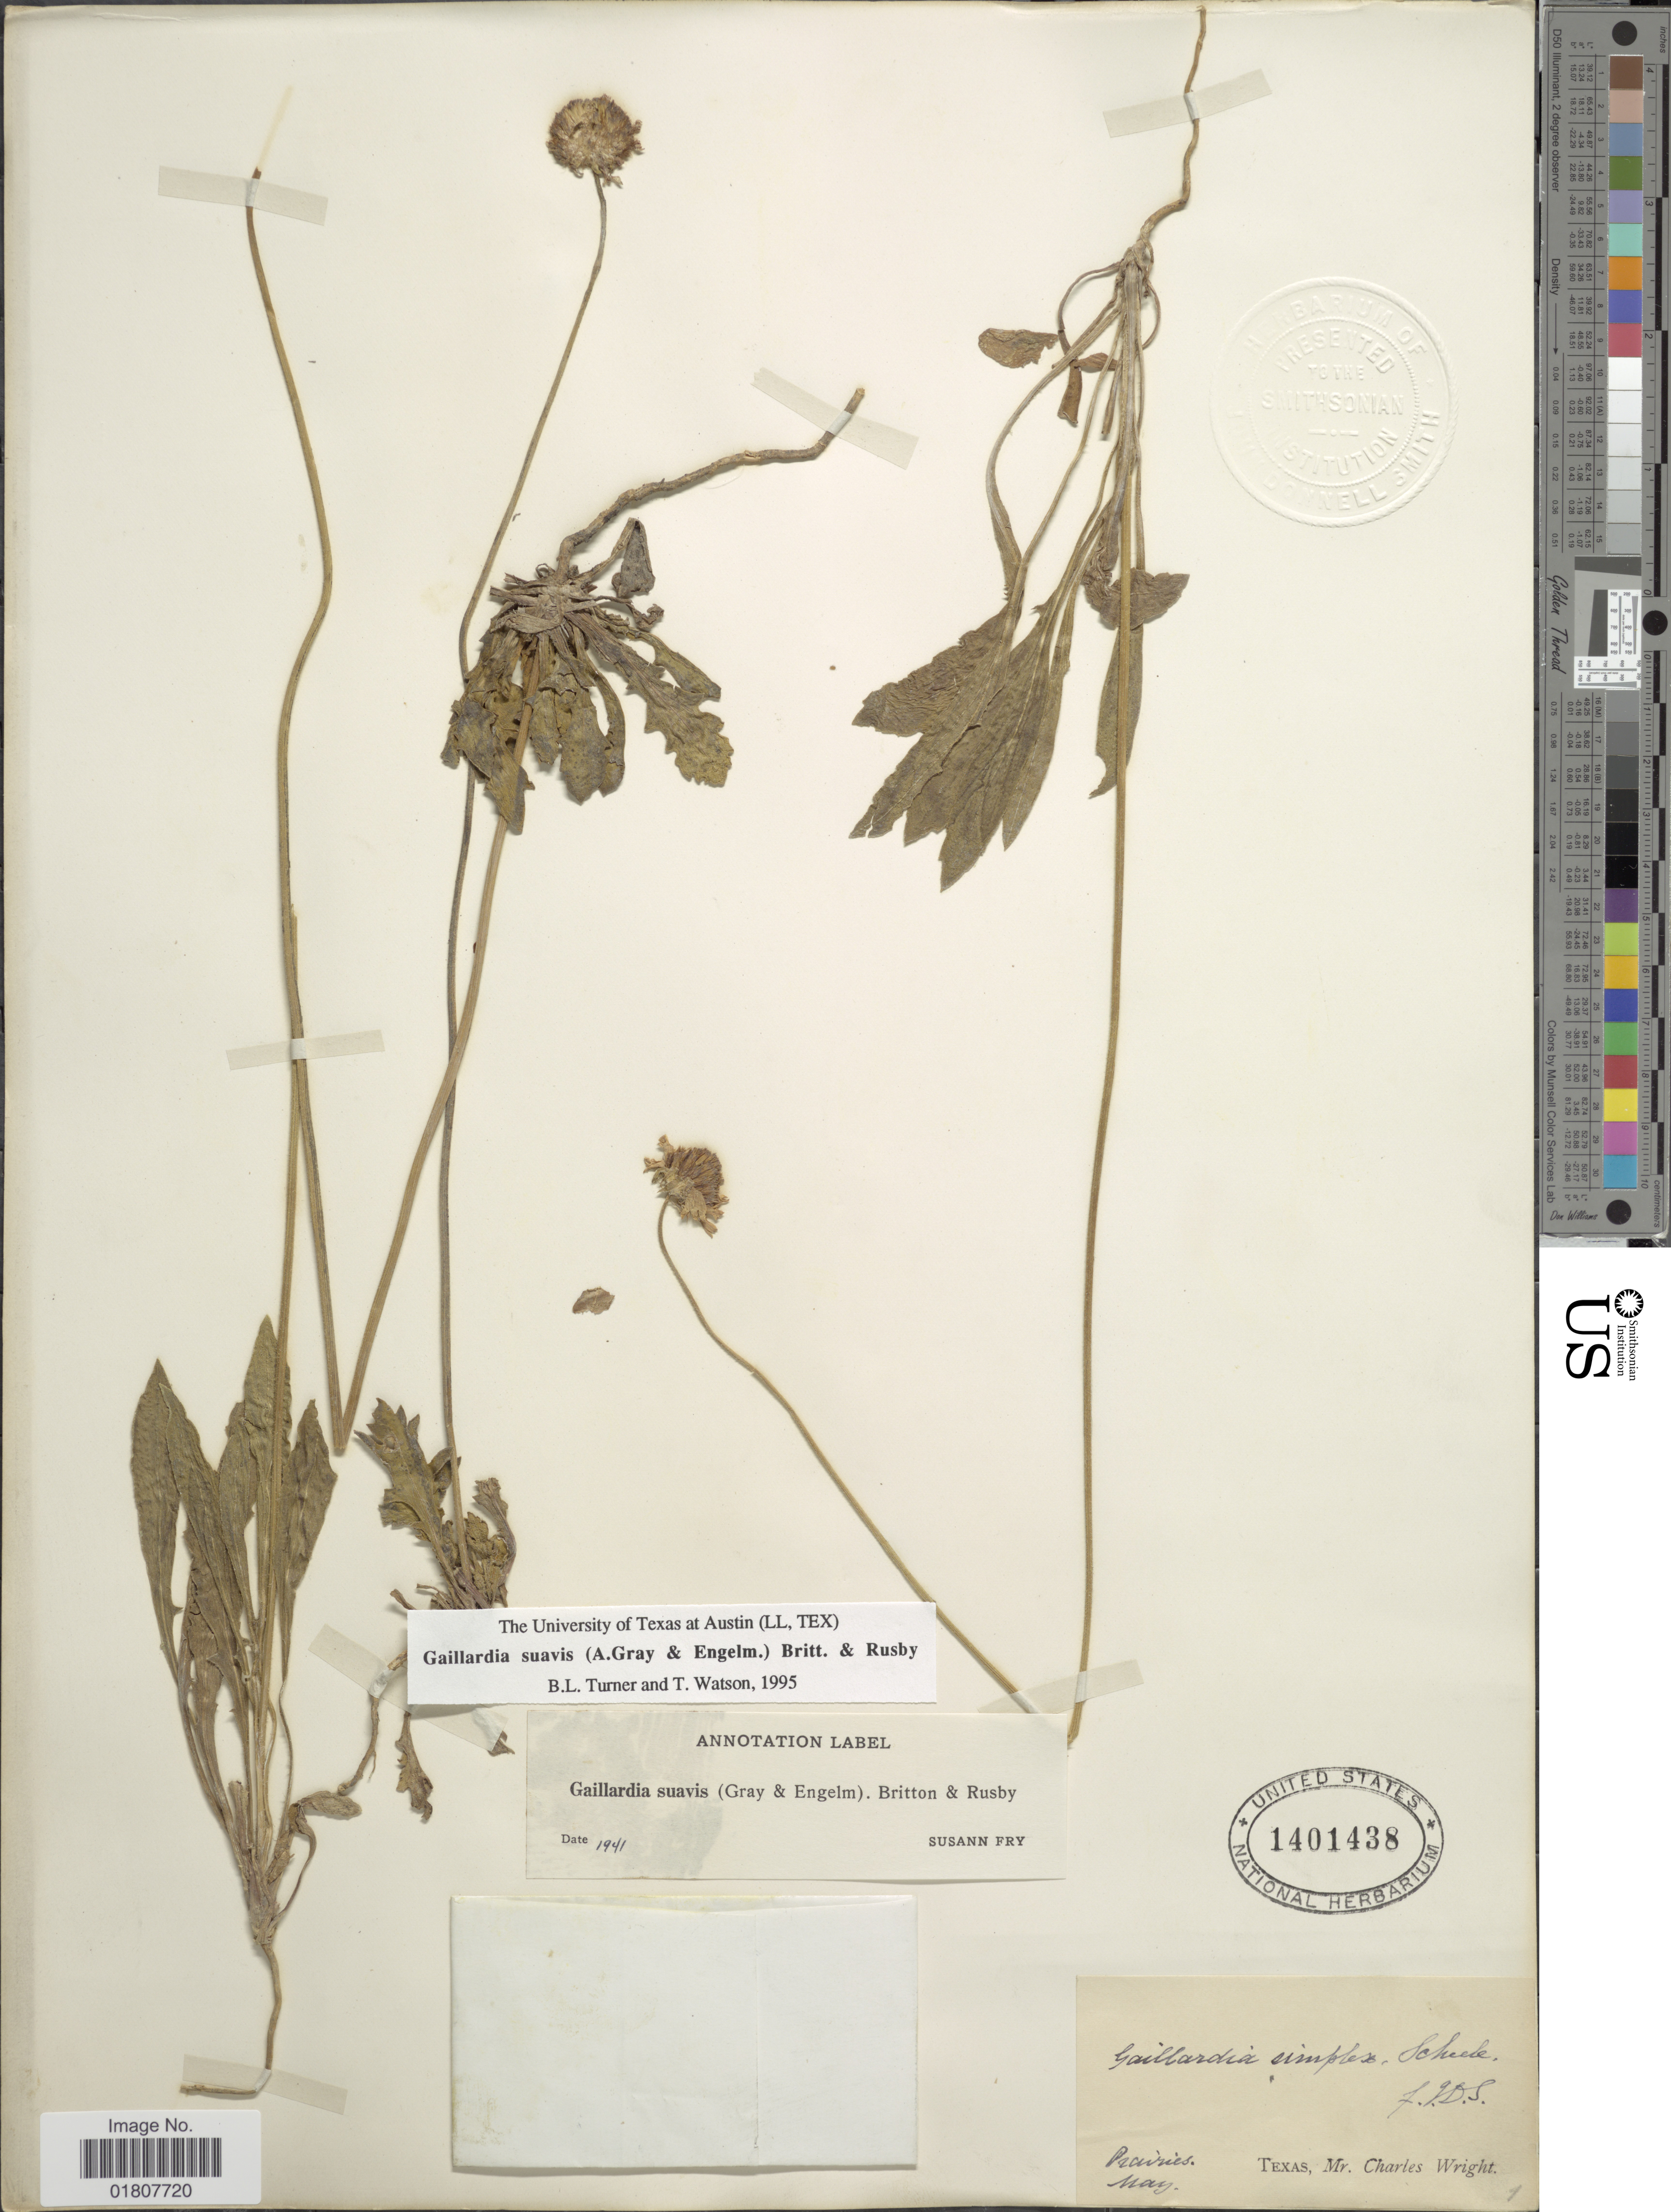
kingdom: Plantae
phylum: Tracheophyta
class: Magnoliopsida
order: Asterales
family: Asteraceae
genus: Gaillardia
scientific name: Gaillardia suavis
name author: (A. Gray & Engelm.) Britton & Rusby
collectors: C. Wright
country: United States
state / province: Texas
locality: Prairies, texas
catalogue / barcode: US 1401438